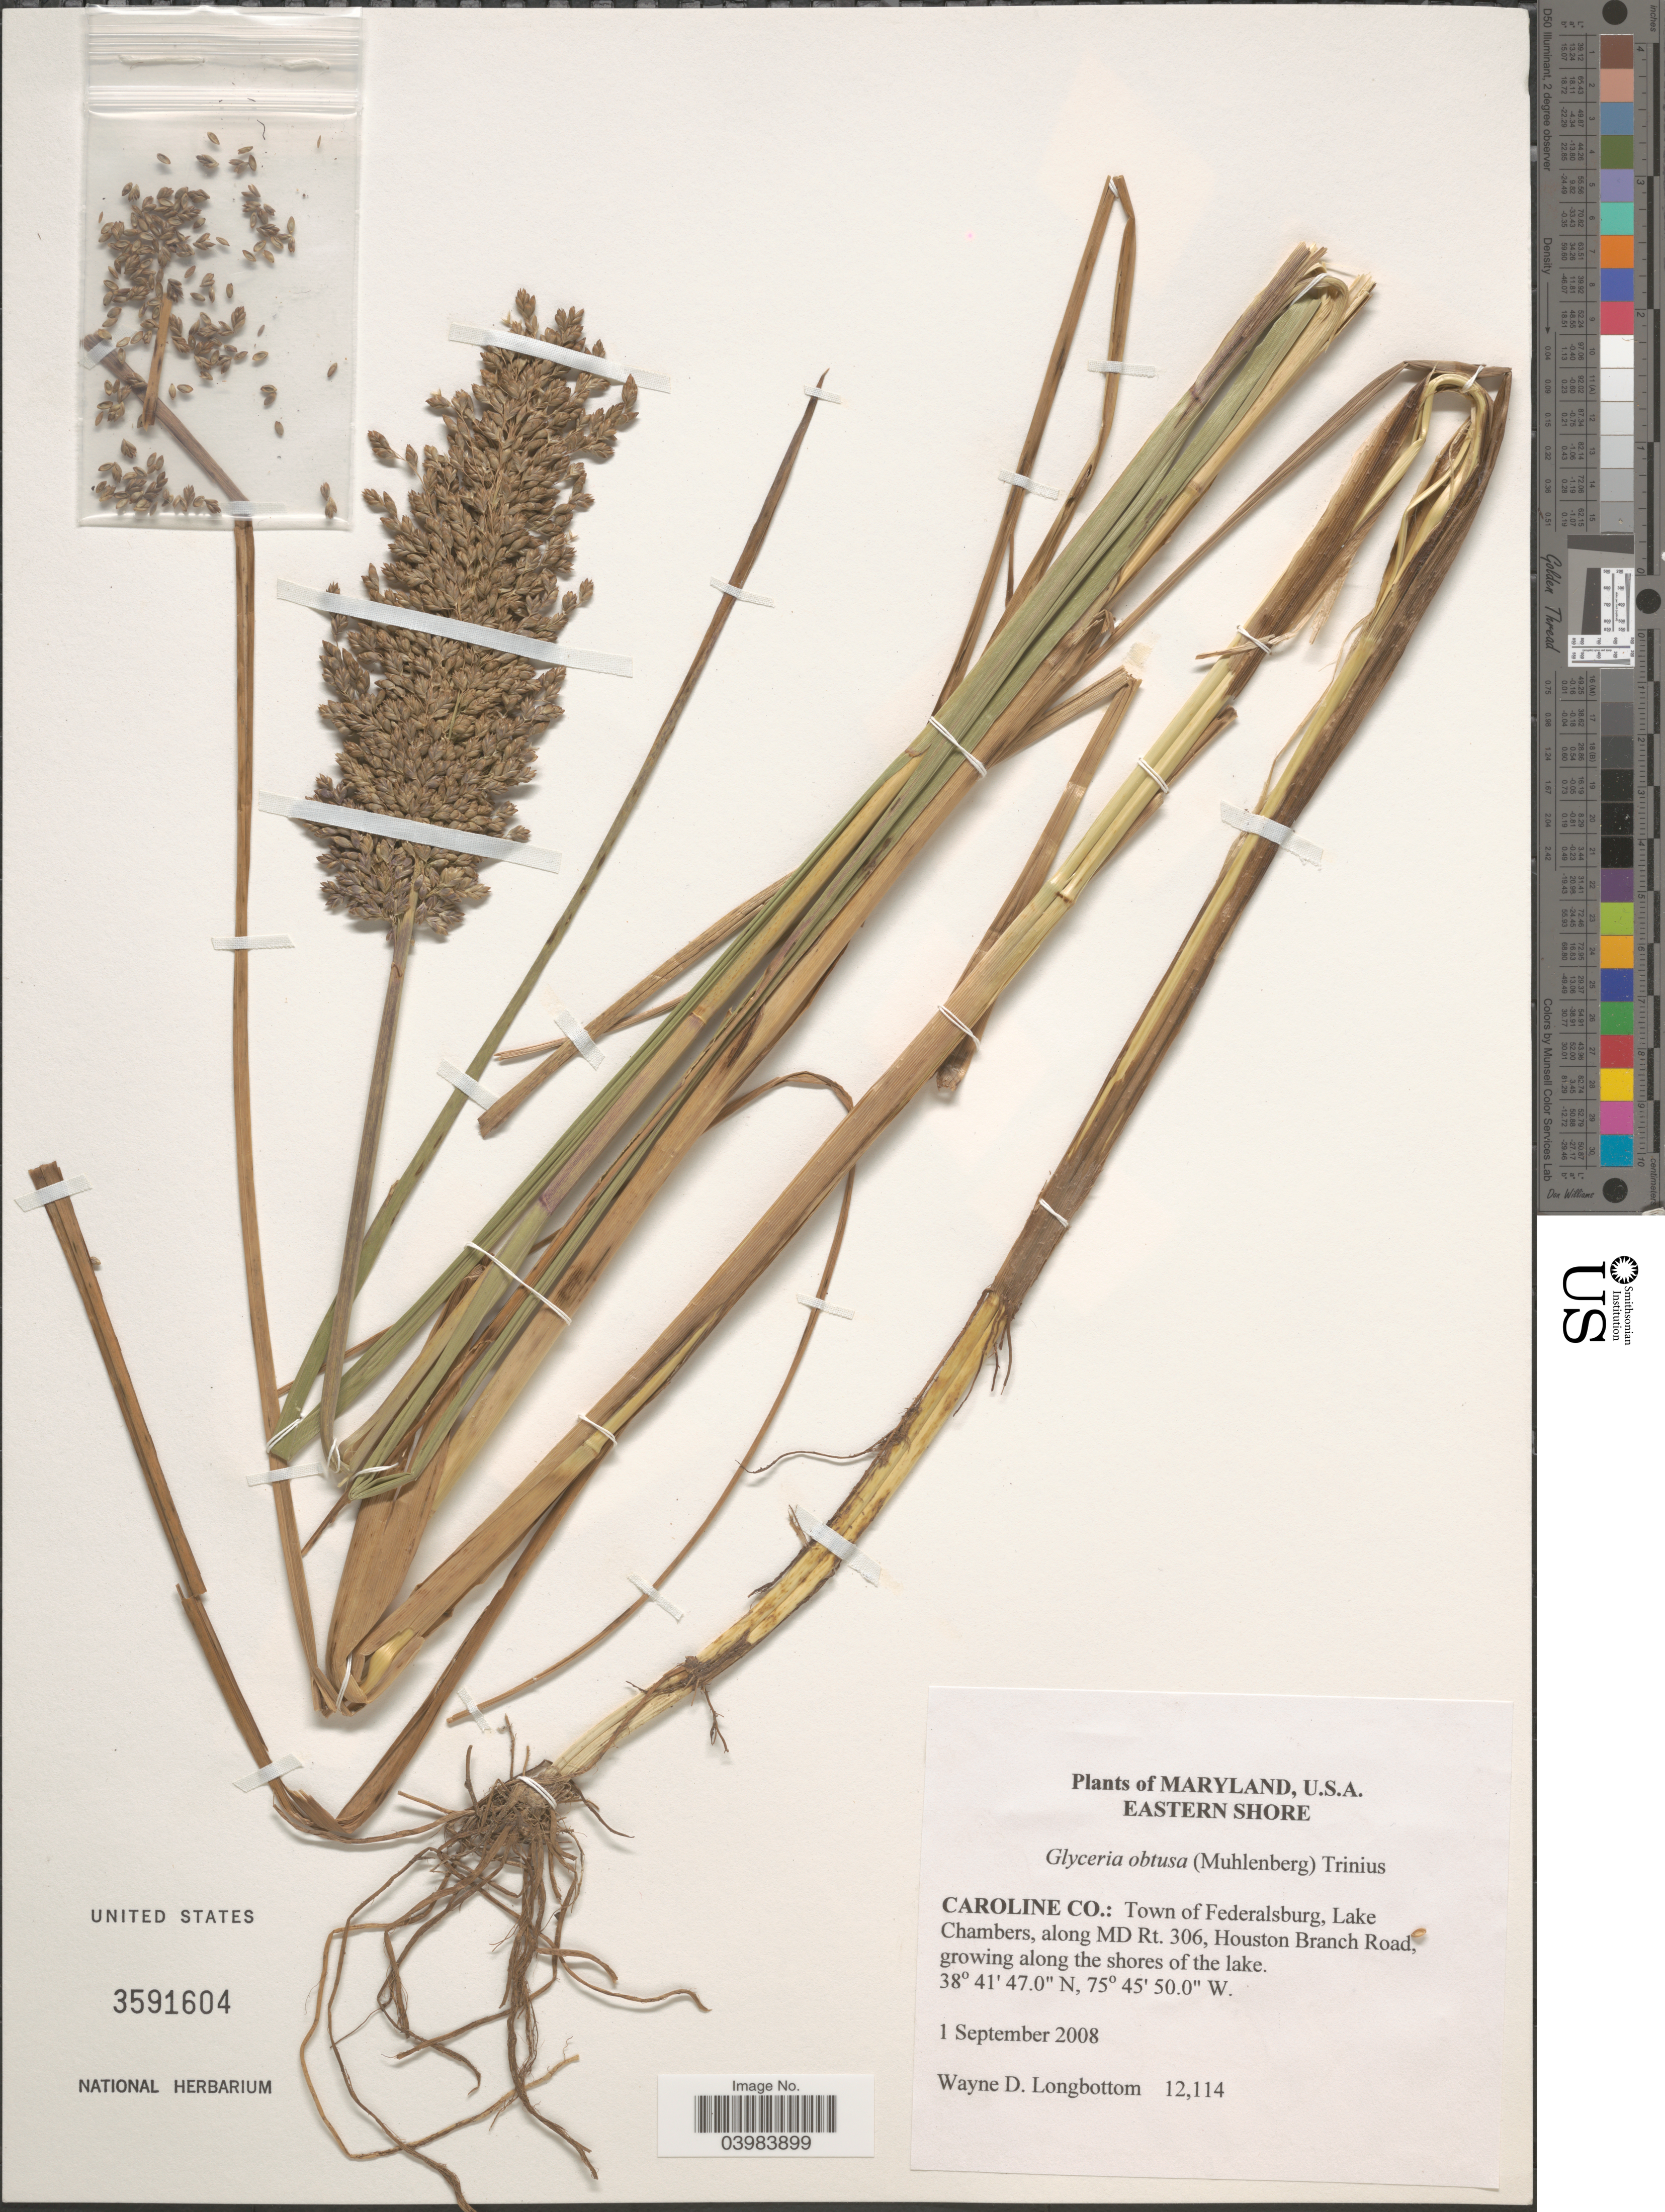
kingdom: Plantae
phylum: Tracheophyta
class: Liliopsida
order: Poales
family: Poaceae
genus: Glyceria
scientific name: Glyceria obtusa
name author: (Muhl.) Trin.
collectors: W. D. Longbottom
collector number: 12114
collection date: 2008-09-01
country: United States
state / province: Maryland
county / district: Caroline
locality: Eastern Shore. Caroline Co.: Town of Federalsburg, Lake Chambers, along MD Rt. 306, Houston Branch Road. Growing along the shores of the lake.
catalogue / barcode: US 3591604